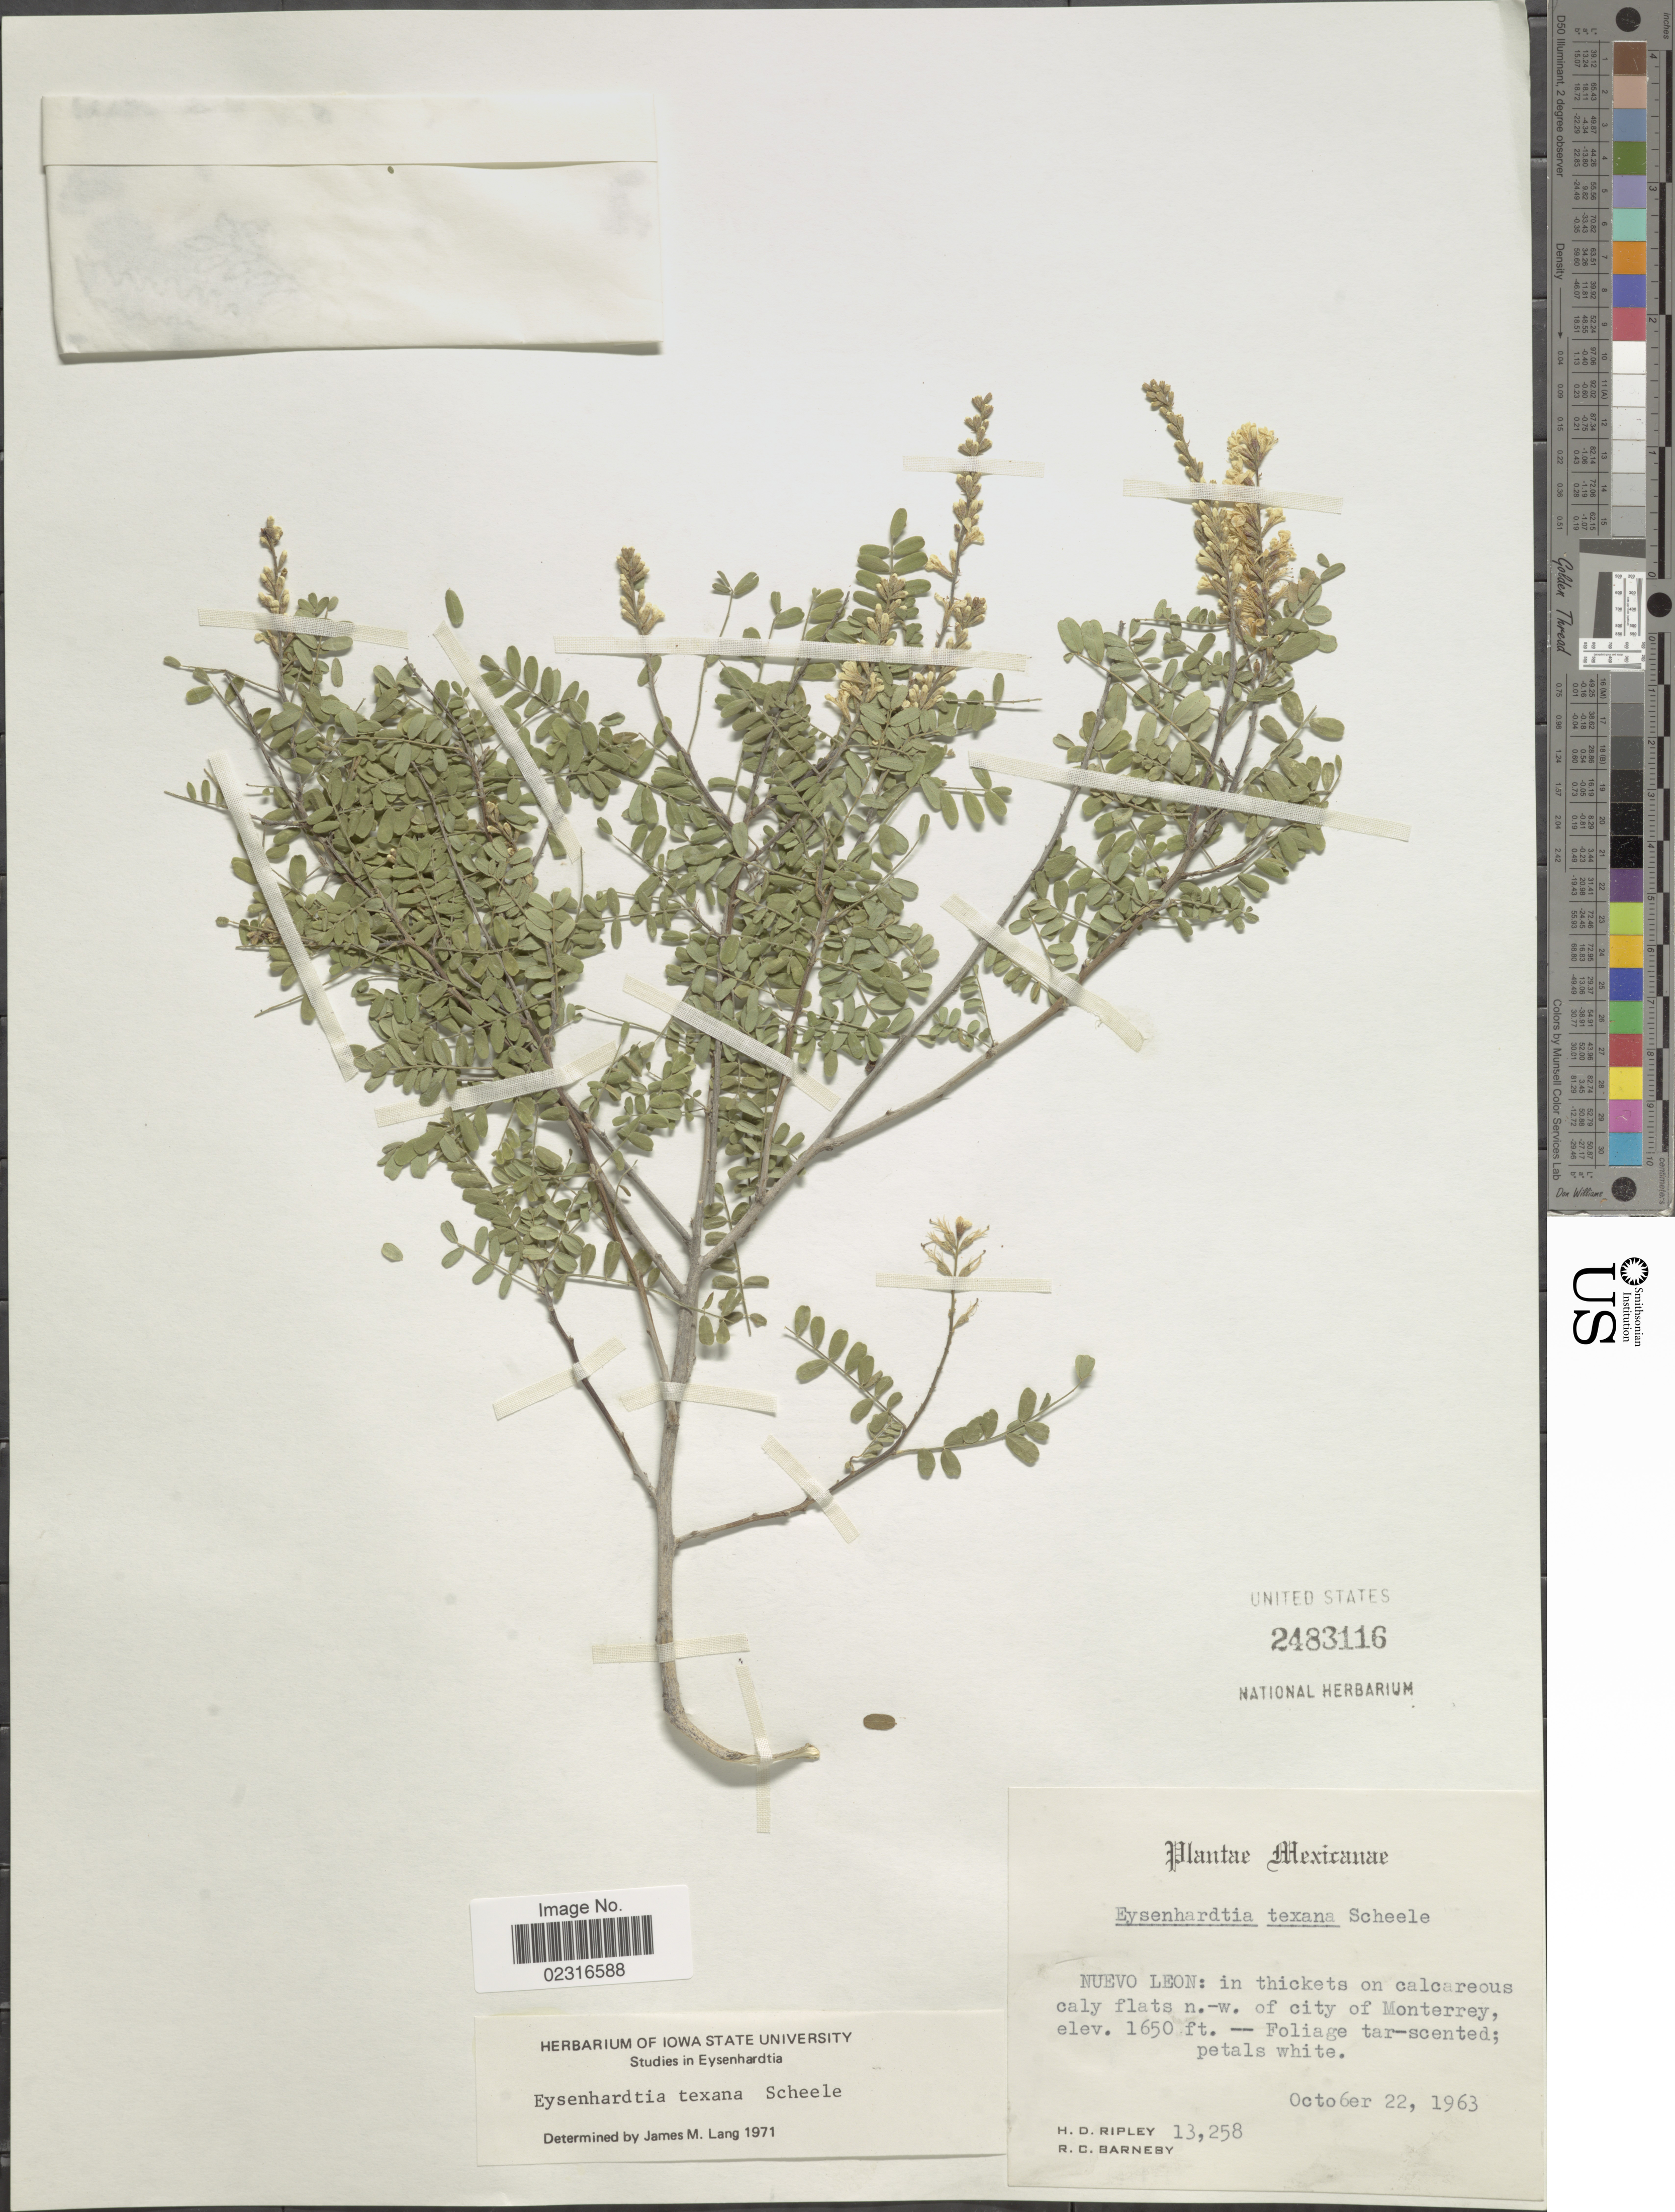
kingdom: Plantae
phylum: Tracheophyta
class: Magnoliopsida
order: Fabales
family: Fabaceae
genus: Eysenhardtia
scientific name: Eysenhardtia texana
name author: Scheele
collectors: H. Ripley & R. C. Barneby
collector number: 13258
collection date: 1963-10-22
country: Mexico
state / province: Nuevo León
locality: Mexicanae. n. w. of city of Monterrey.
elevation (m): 503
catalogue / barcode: US 2483116